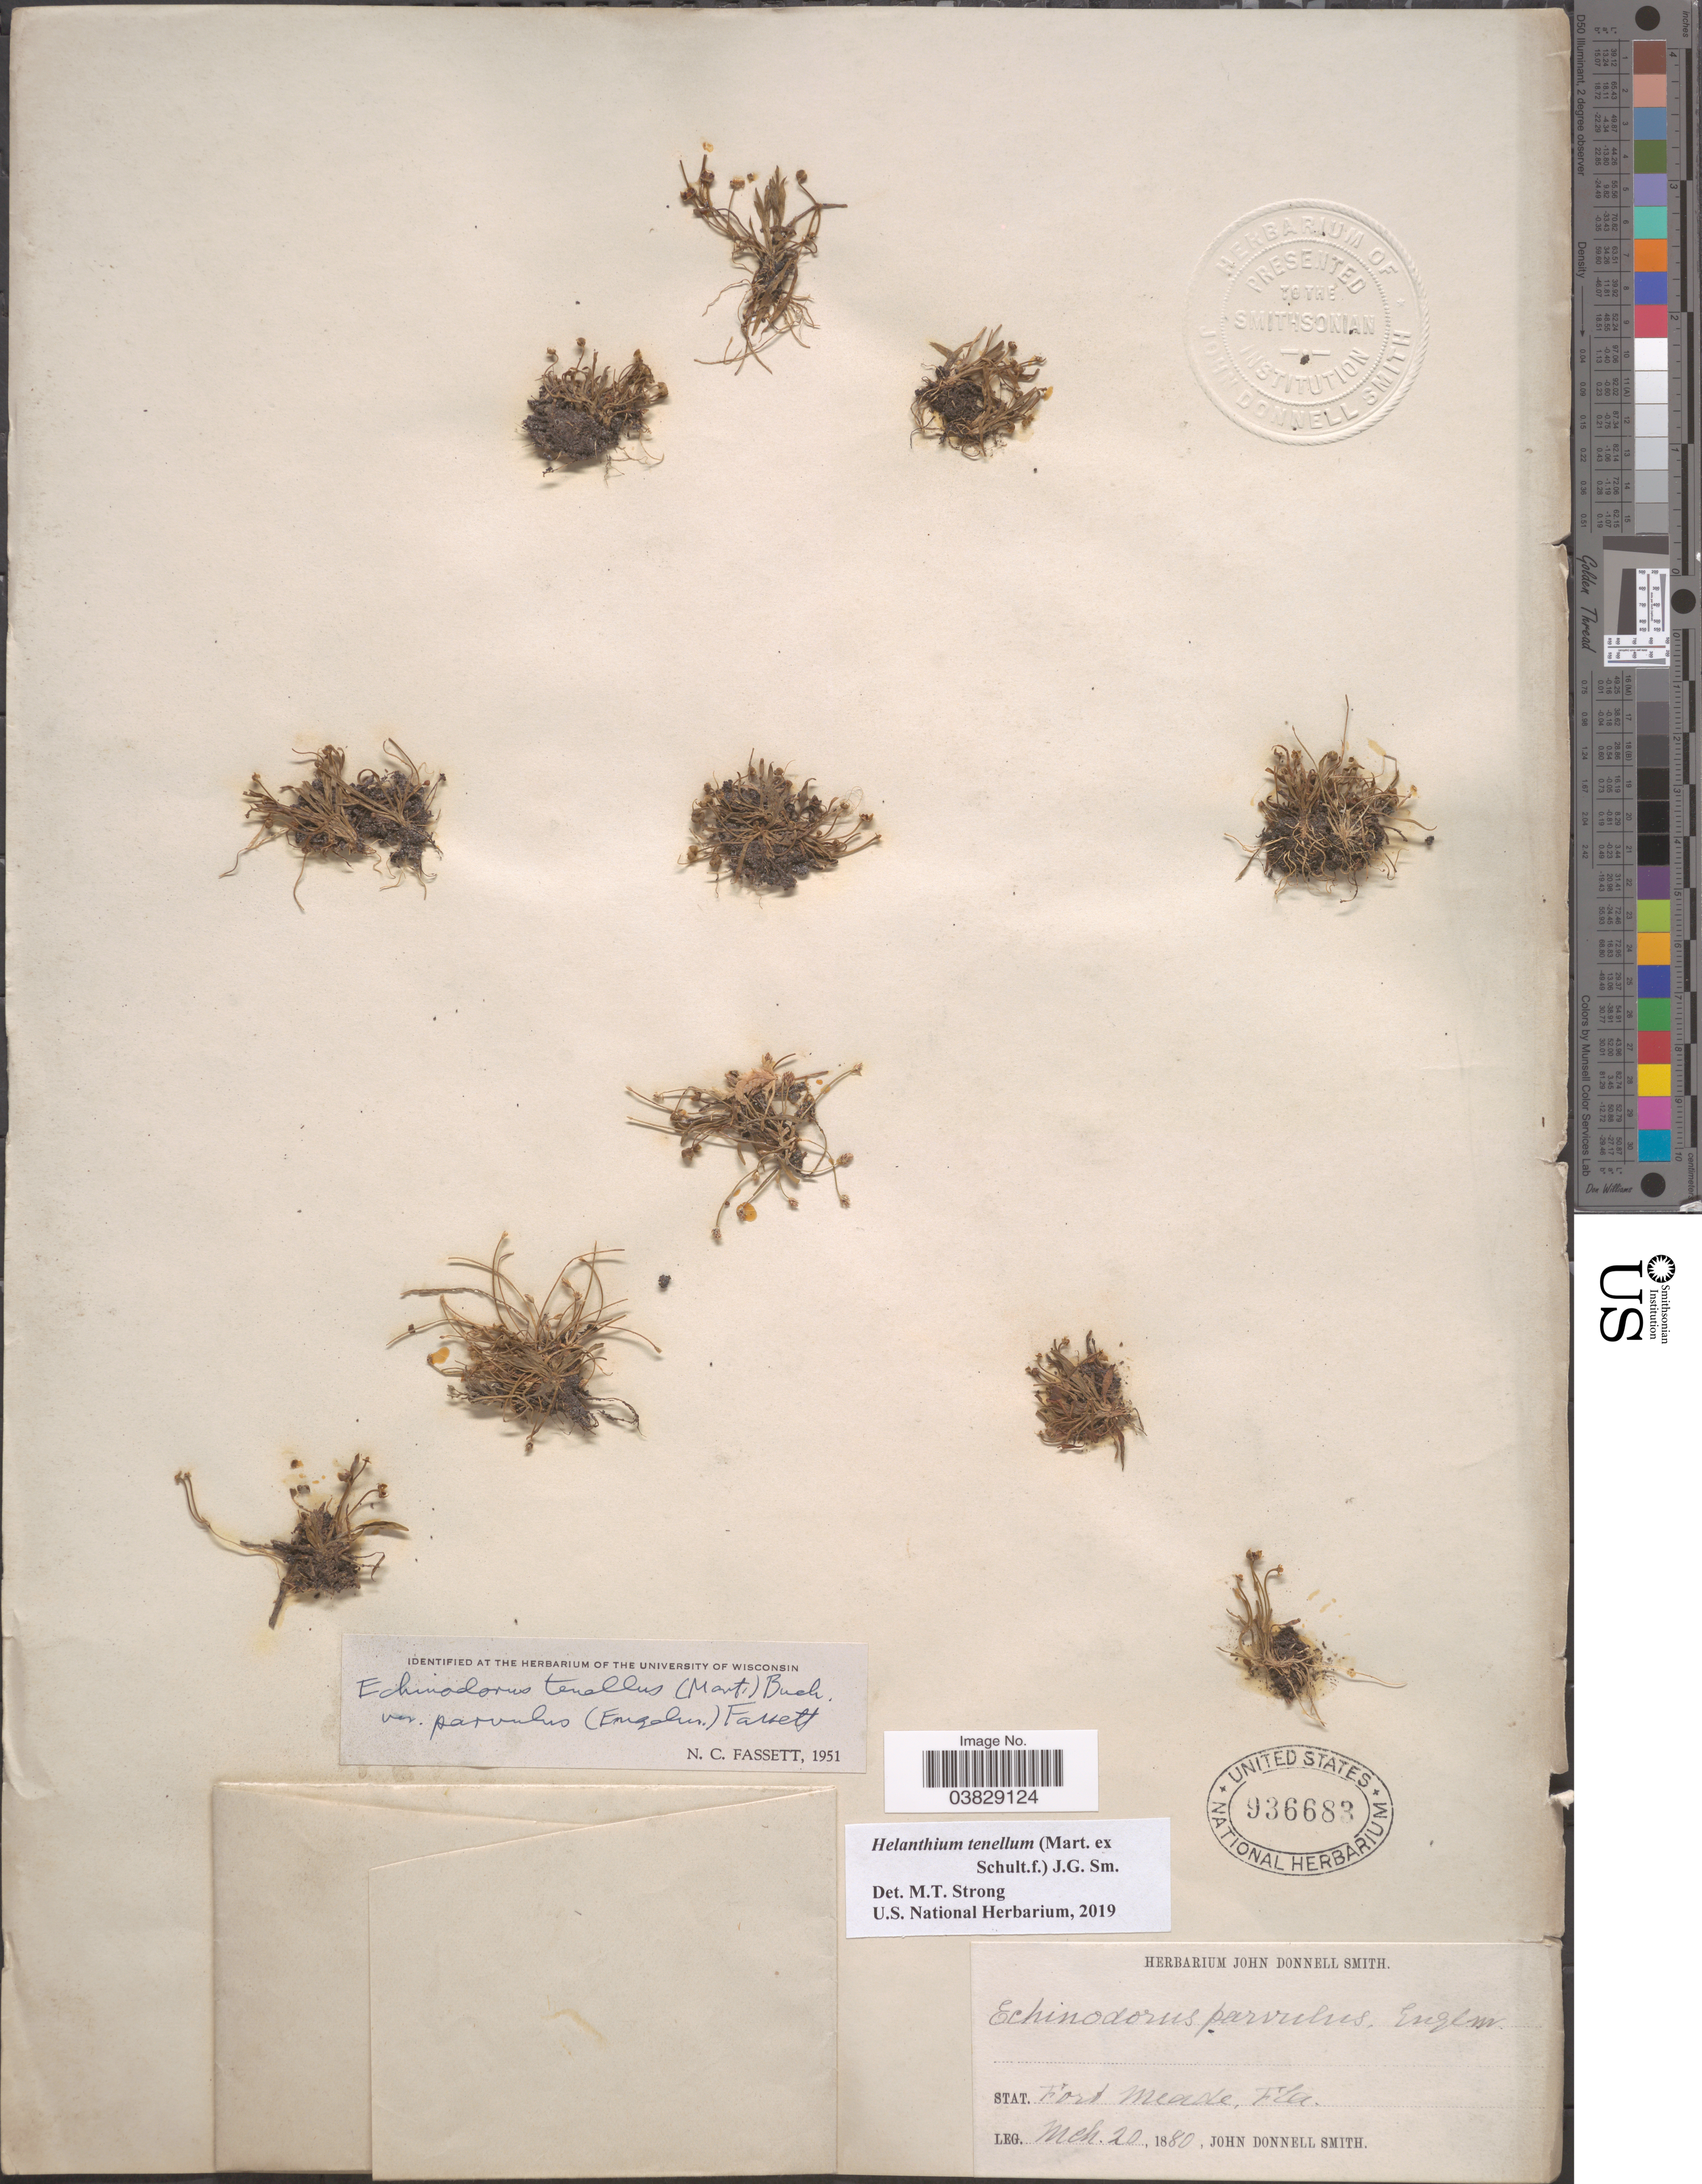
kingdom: Plantae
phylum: Tracheophyta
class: Liliopsida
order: Alismatales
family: Alismataceae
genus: Helanthium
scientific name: Helanthium tenellum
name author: (Mart. ex Schult. f.) J.G. Sm.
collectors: J. Donnell Smith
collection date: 1880-03-20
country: United States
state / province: Florida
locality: Stat. Fort Meade.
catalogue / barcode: US 936683